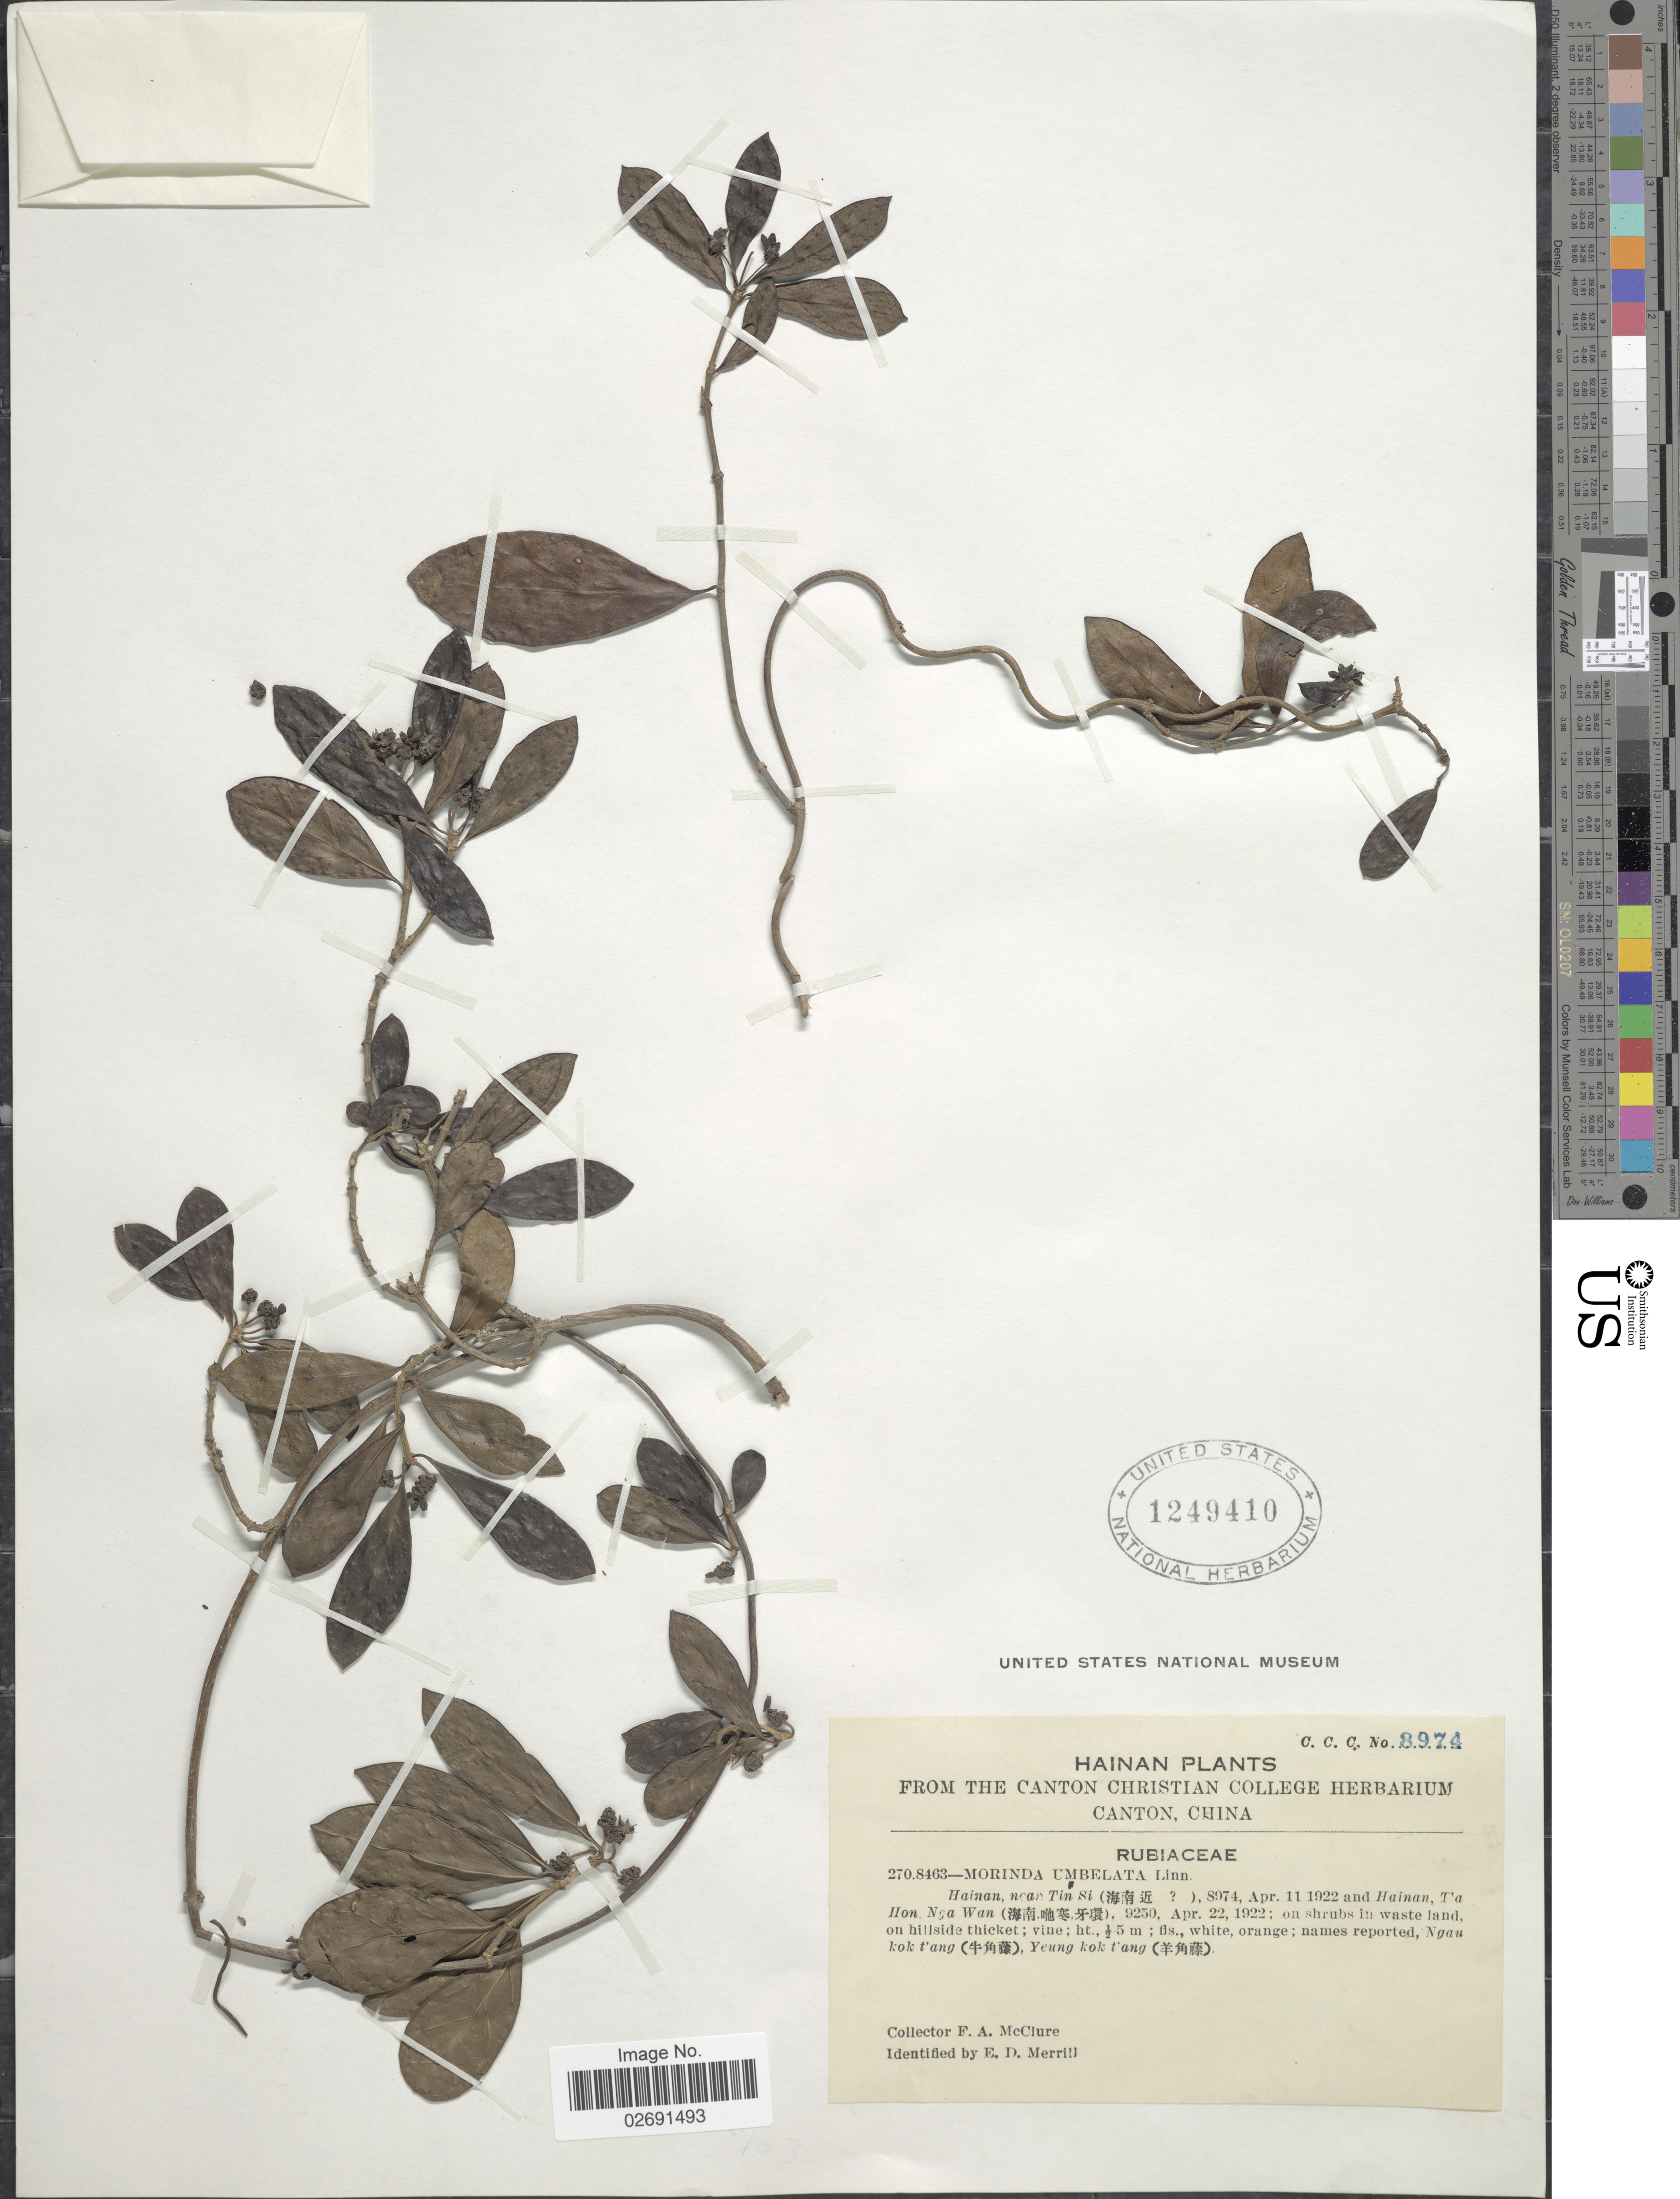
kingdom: Plantae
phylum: Tracheophyta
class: Magnoliopsida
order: Gentianales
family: Rubiaceae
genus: Gynochthodes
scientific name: Gynochthodes umbellata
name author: (L.) Razafim. & B. Bremer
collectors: F. A. McClure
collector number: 8974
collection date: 1922-04-11/1922-04-22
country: China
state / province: Hainan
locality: Near Tin Si, and Hainan, T'a Hon Nga Wan, in waste land, on hillside thicket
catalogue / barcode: US 1249410